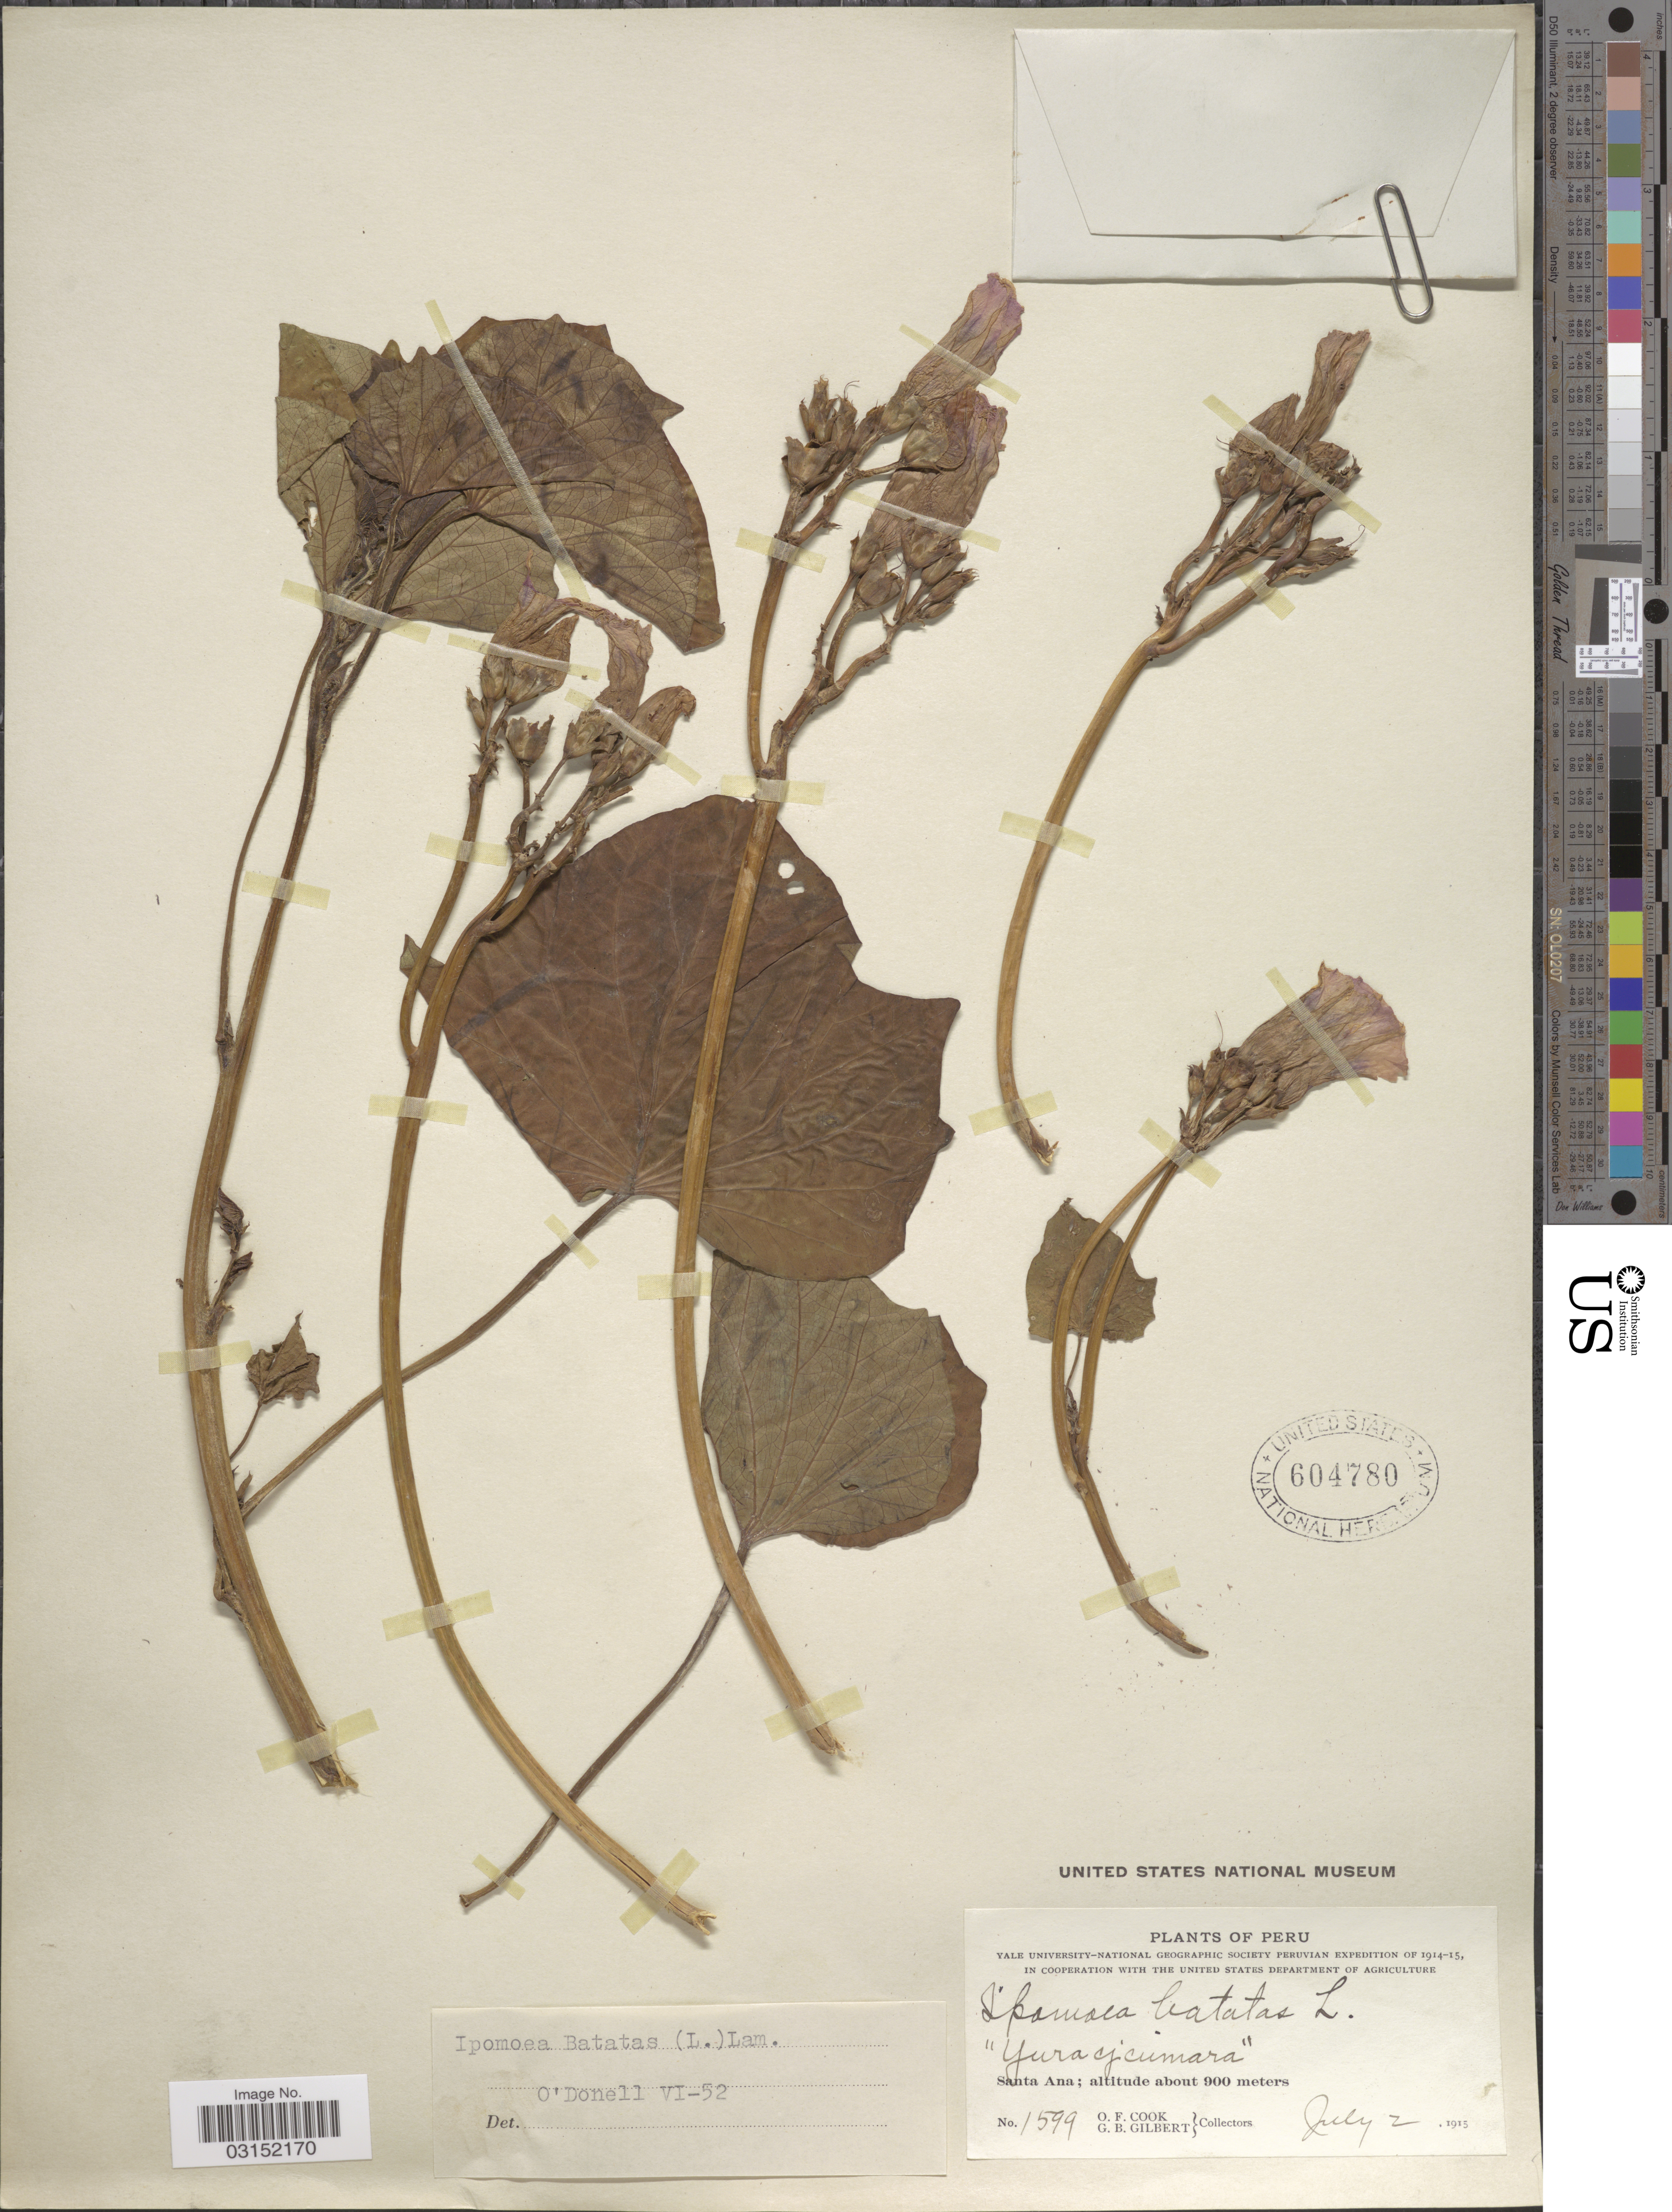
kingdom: Plantae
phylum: Tracheophyta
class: Magnoliopsida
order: Solanales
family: Convolvulaceae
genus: Ipomoea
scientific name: Ipomoea batatas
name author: (L.) Lam.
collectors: O. F. Cook & G. B. Gilbert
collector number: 1599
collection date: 1915-07-02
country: Peru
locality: Santa Ana.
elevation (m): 900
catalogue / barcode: US 604780